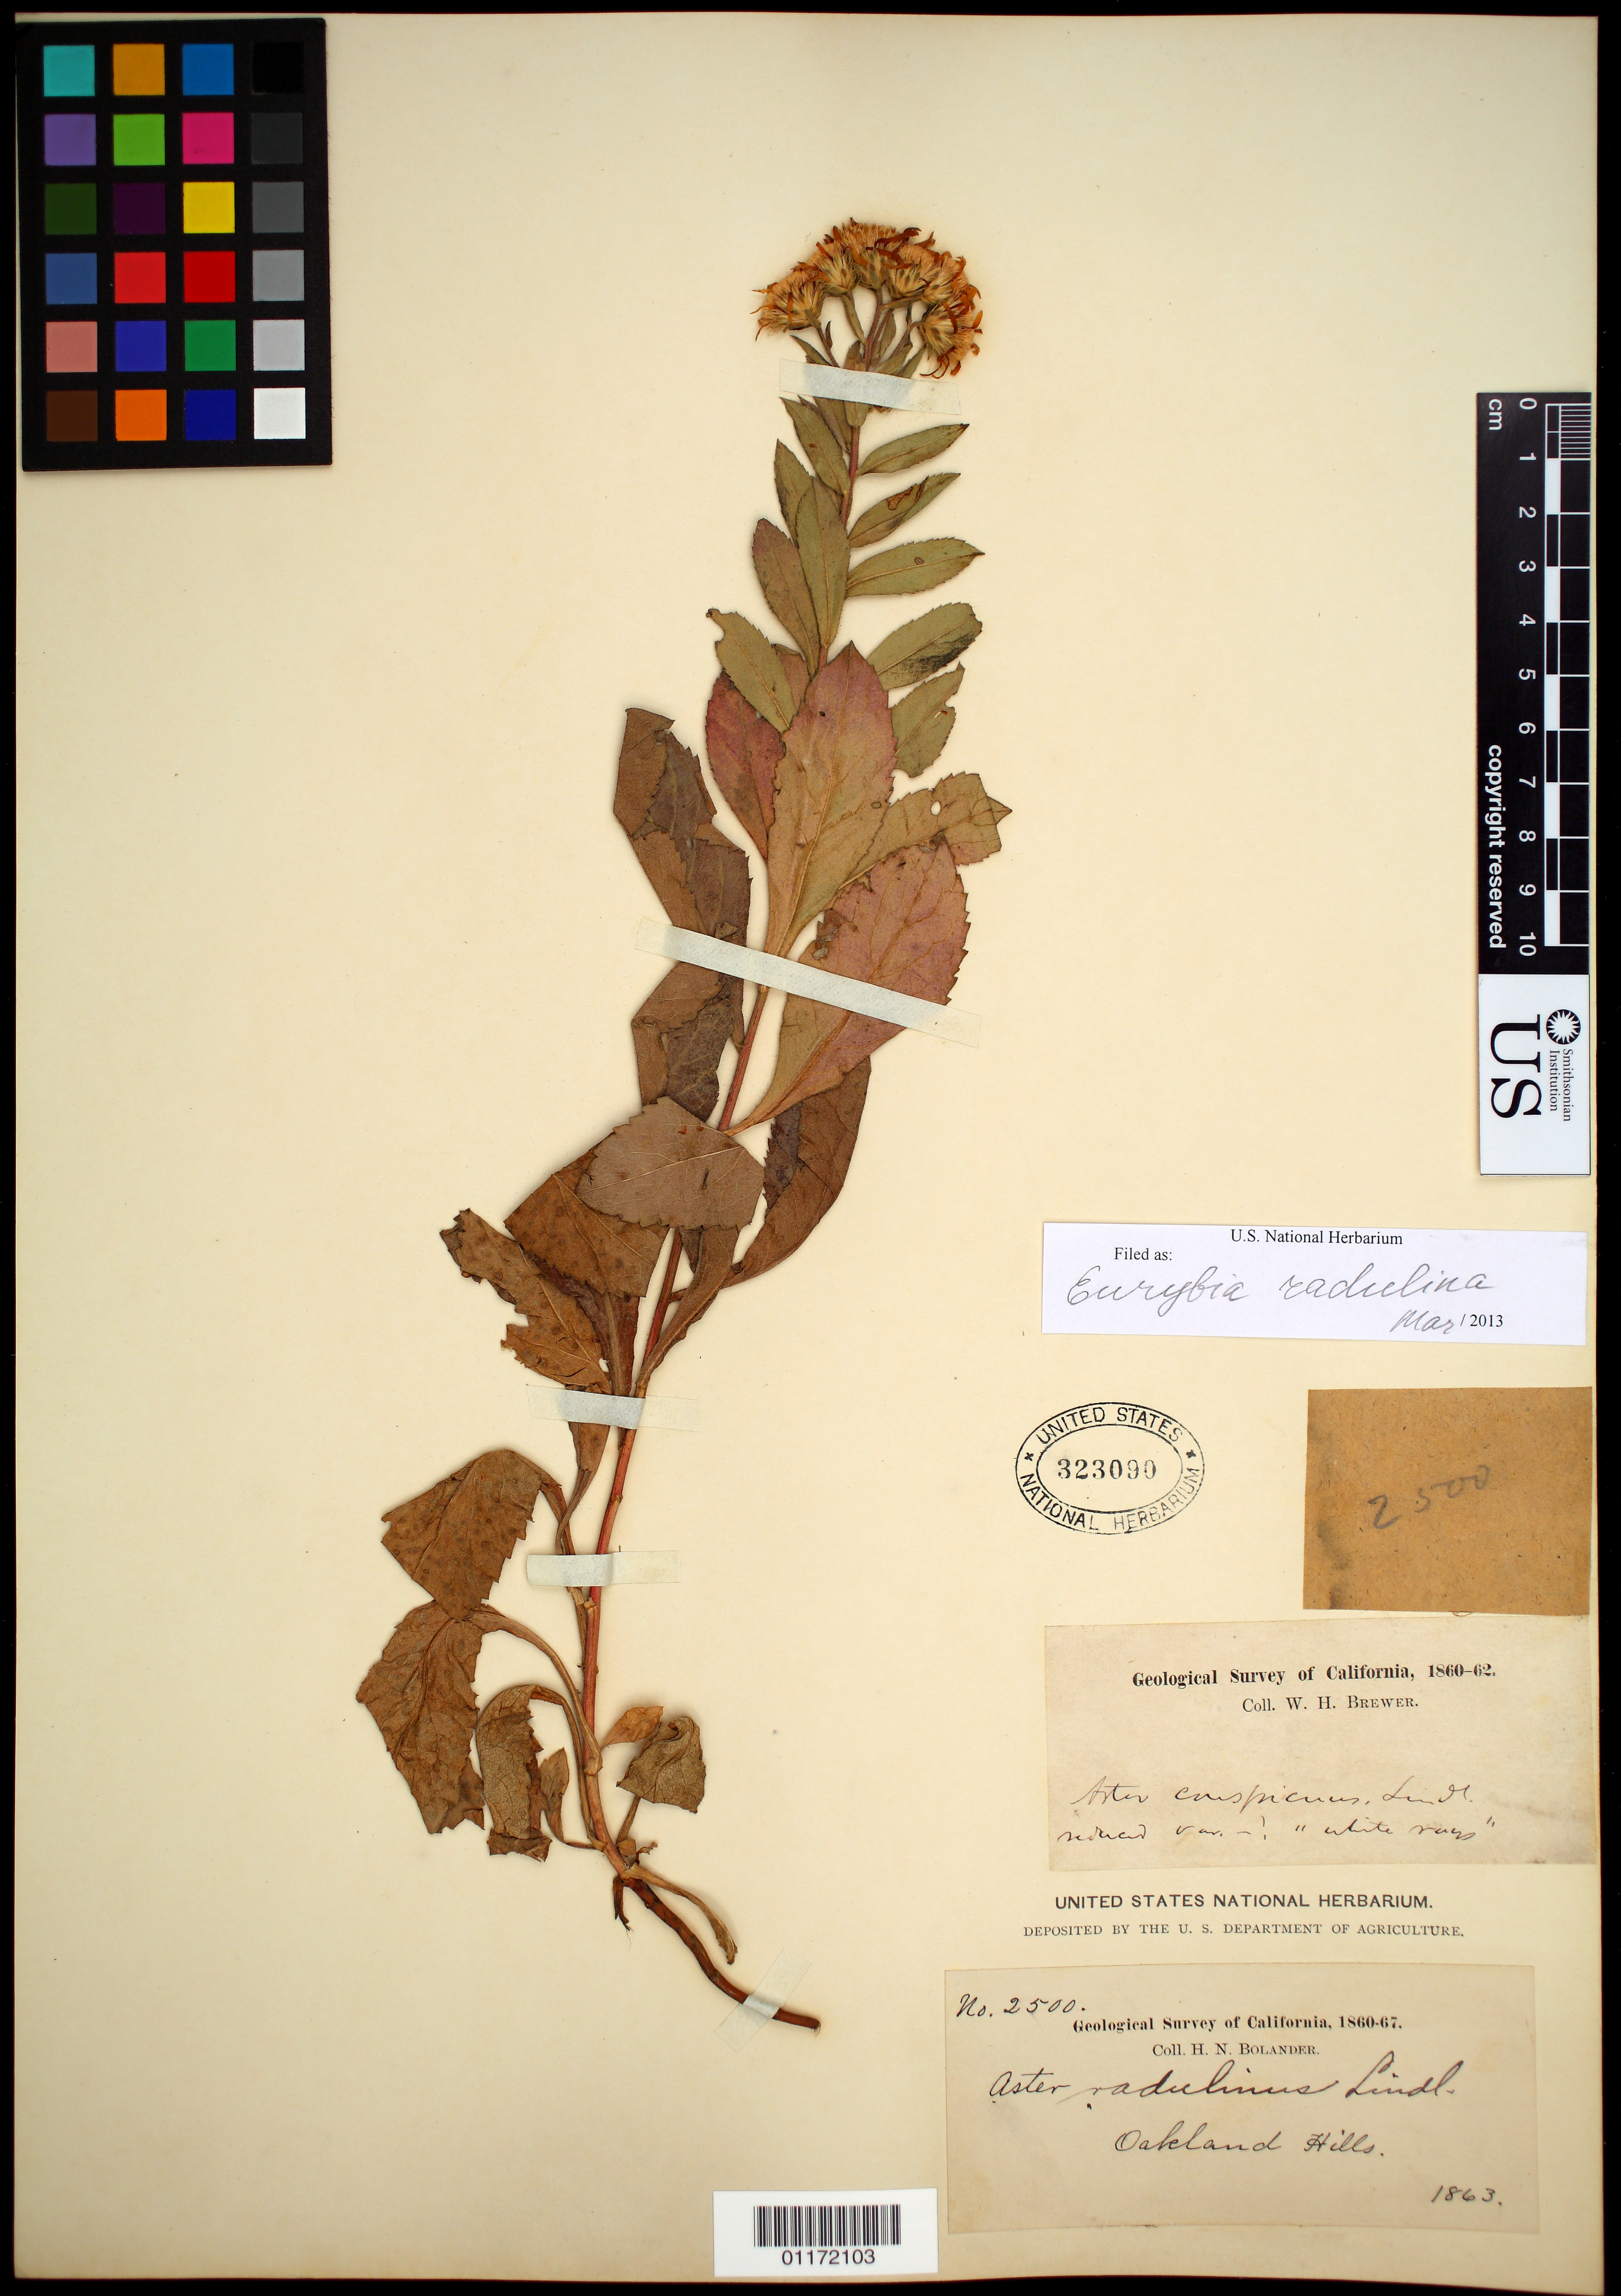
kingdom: Plantae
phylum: Tracheophyta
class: Magnoliopsida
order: Asterales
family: Asteraceae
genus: Eurybia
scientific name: Eurybia radulina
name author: (A. Gray) G.L. Nesom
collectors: H. Bolander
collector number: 2500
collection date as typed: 1863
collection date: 1863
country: United States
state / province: California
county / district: Alameda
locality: Oakland Hills.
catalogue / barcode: US 323090